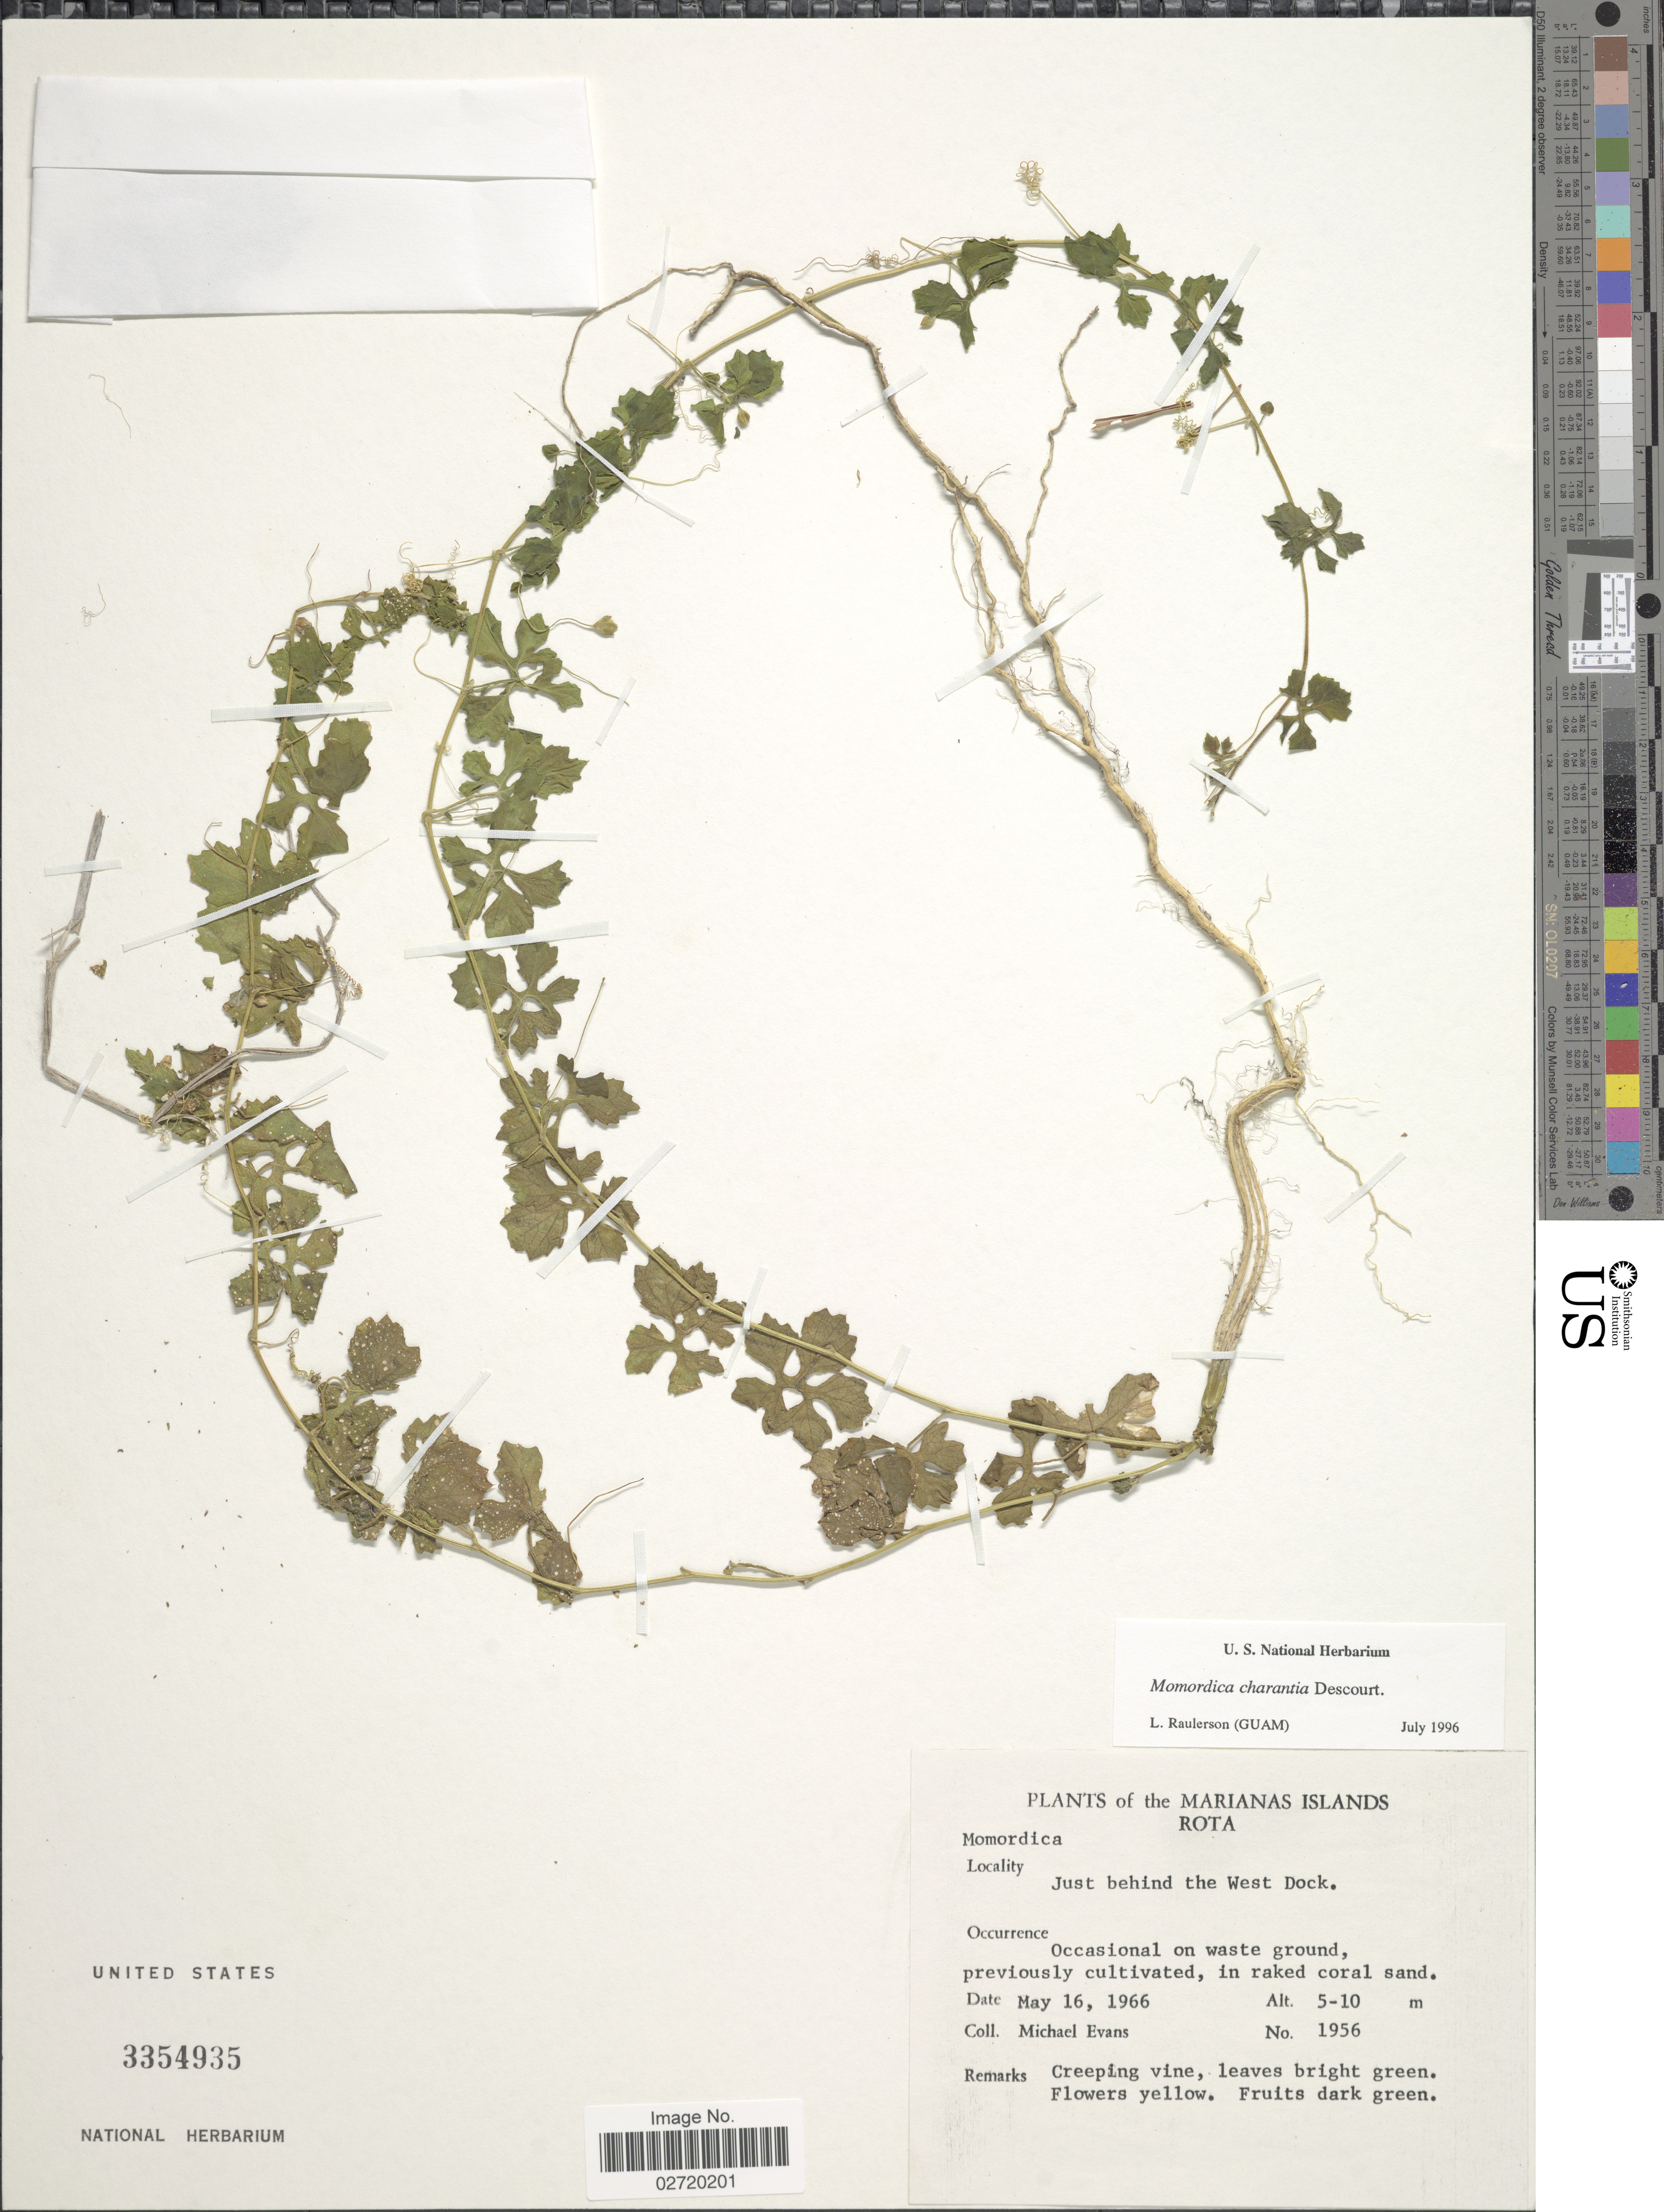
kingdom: Plantae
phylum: Tracheophyta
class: Magnoliopsida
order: Cucurbitales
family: Cucurbitaceae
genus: Momordica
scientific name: Momordica charantia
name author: L.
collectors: M. Evans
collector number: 1956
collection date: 1966-05-16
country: Northern Mariana Islands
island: Rota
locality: Rota, Just behind the West Dock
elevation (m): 5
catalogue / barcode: US 3354935